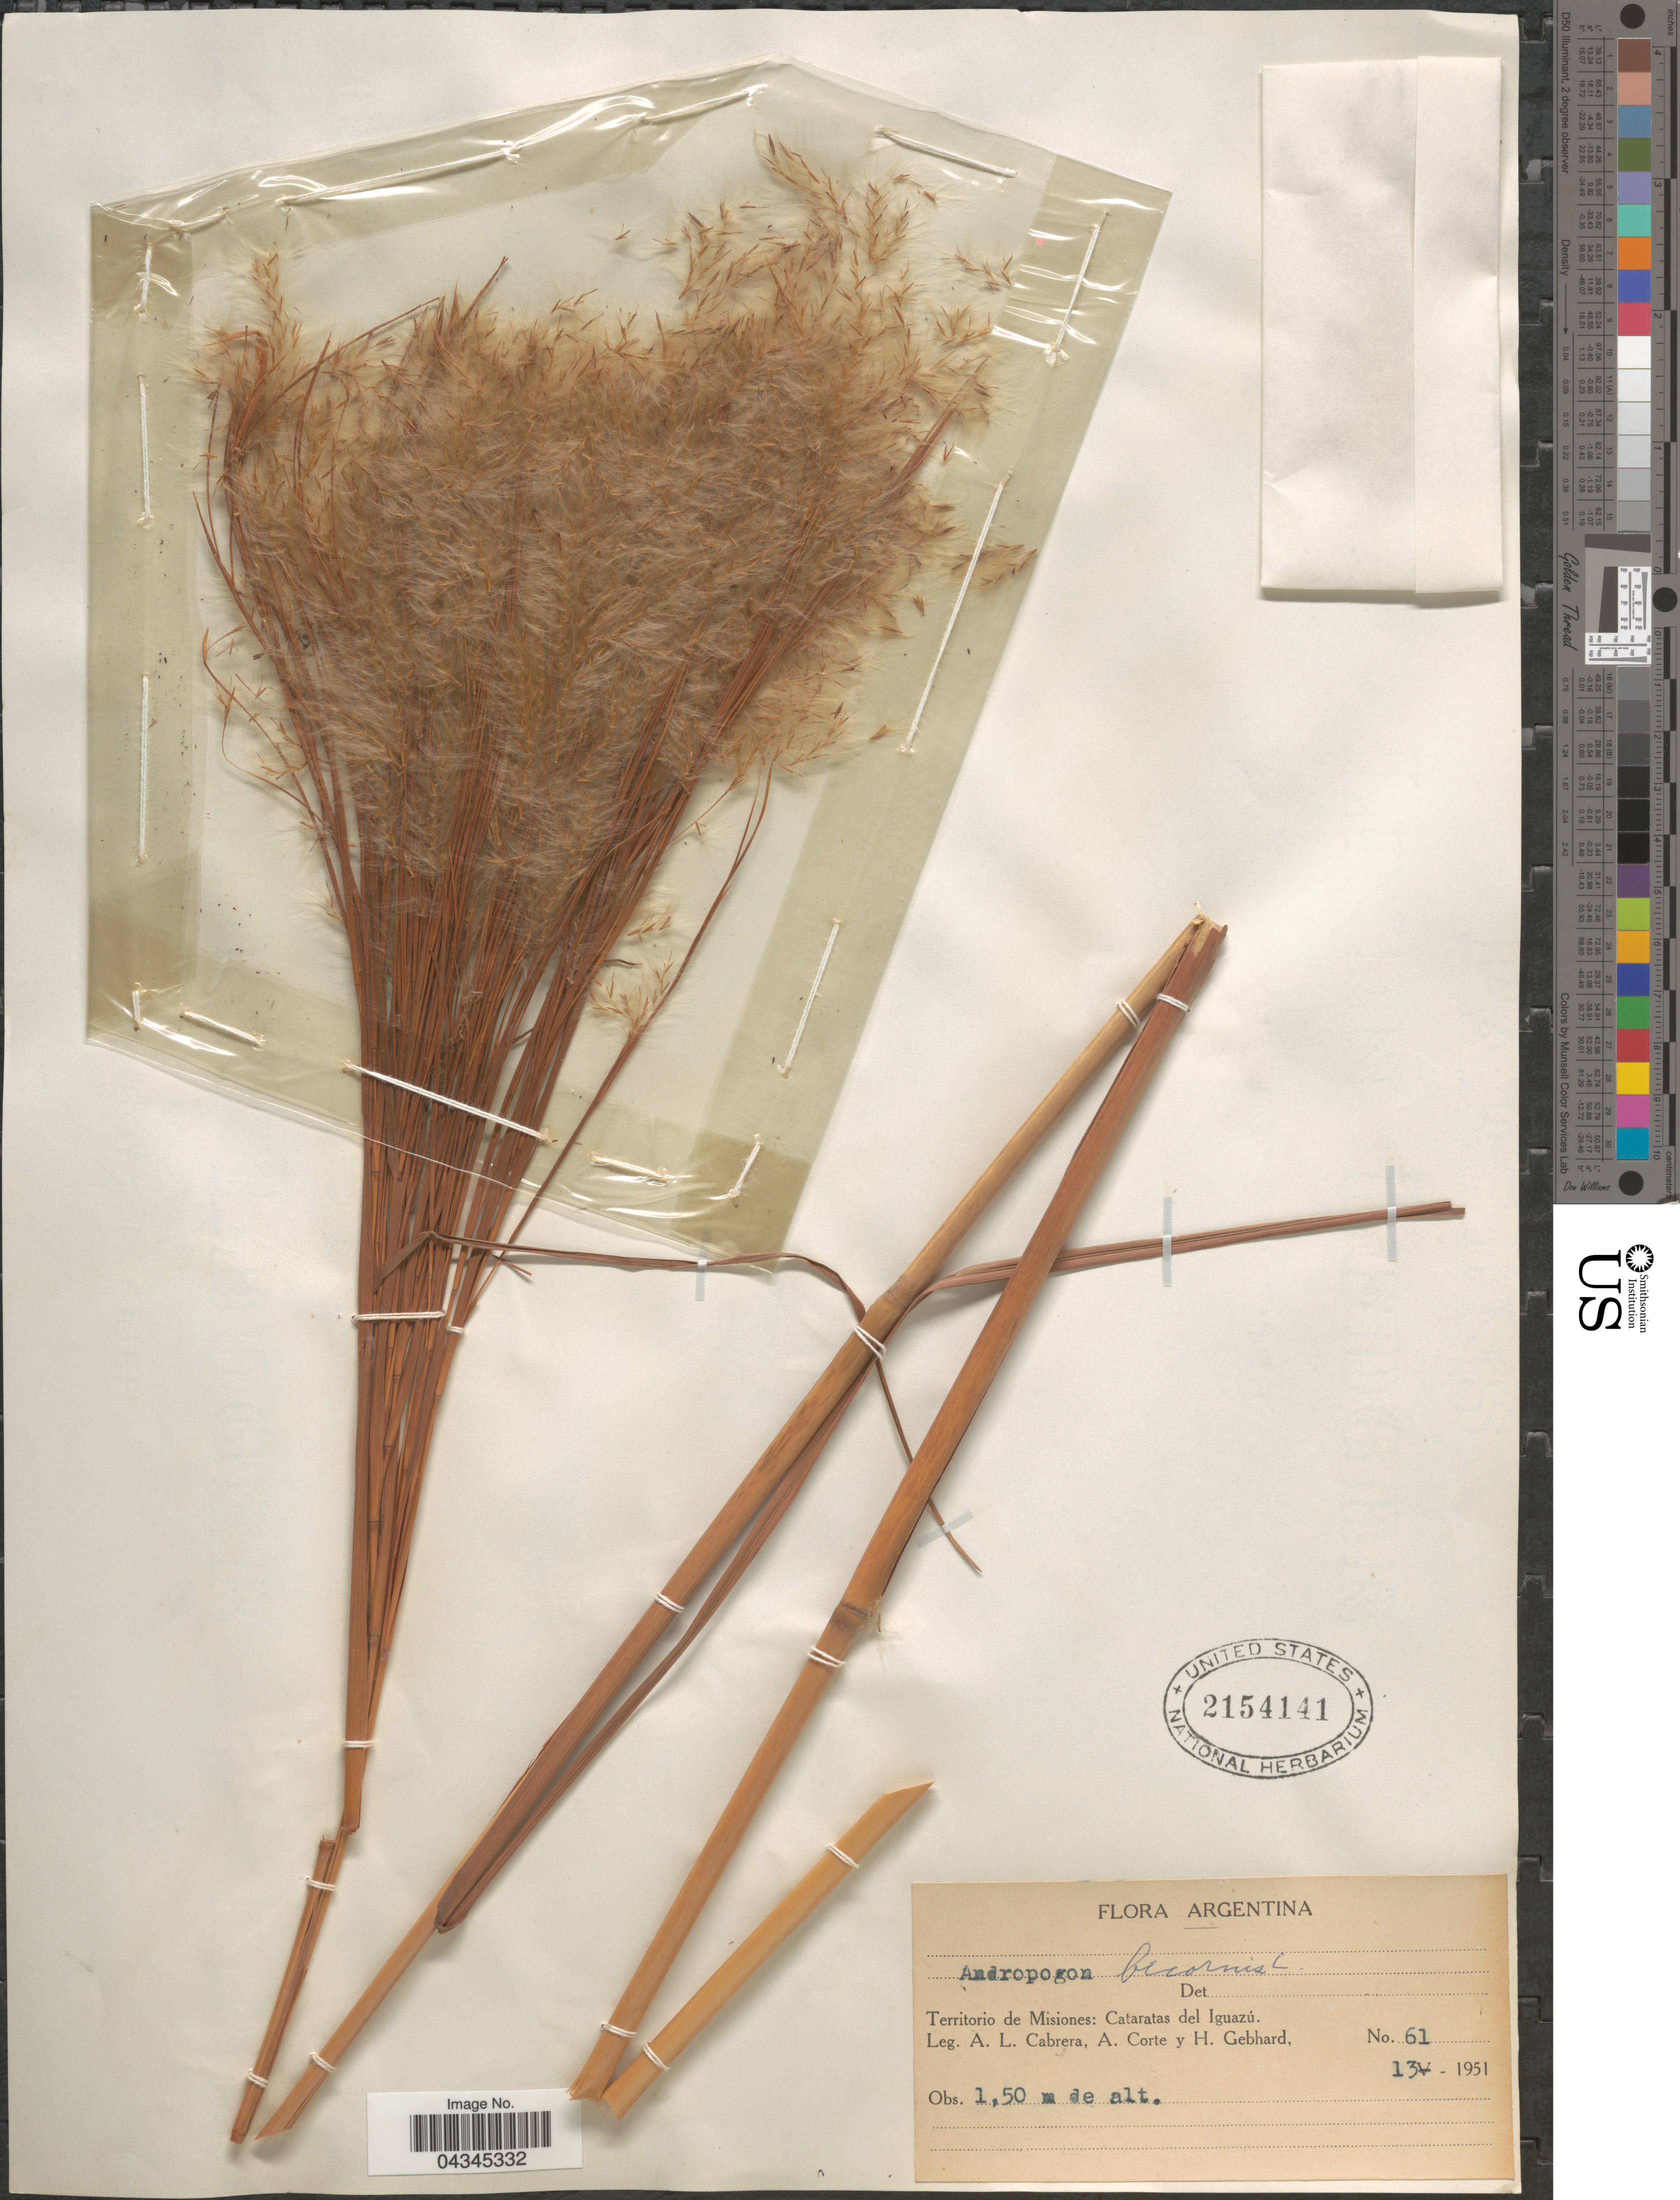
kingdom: Plantae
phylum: Tracheophyta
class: Liliopsida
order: Poales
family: Poaceae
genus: Andropogon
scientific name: Andropogon bicornis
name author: L.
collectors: A. L. Cabrera, A. Corte & H. Gebhard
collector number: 61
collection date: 1951-05-13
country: Argentina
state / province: Misiones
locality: Territorio de Misiones: Cataratas del Iguazú.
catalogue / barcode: US 2154141